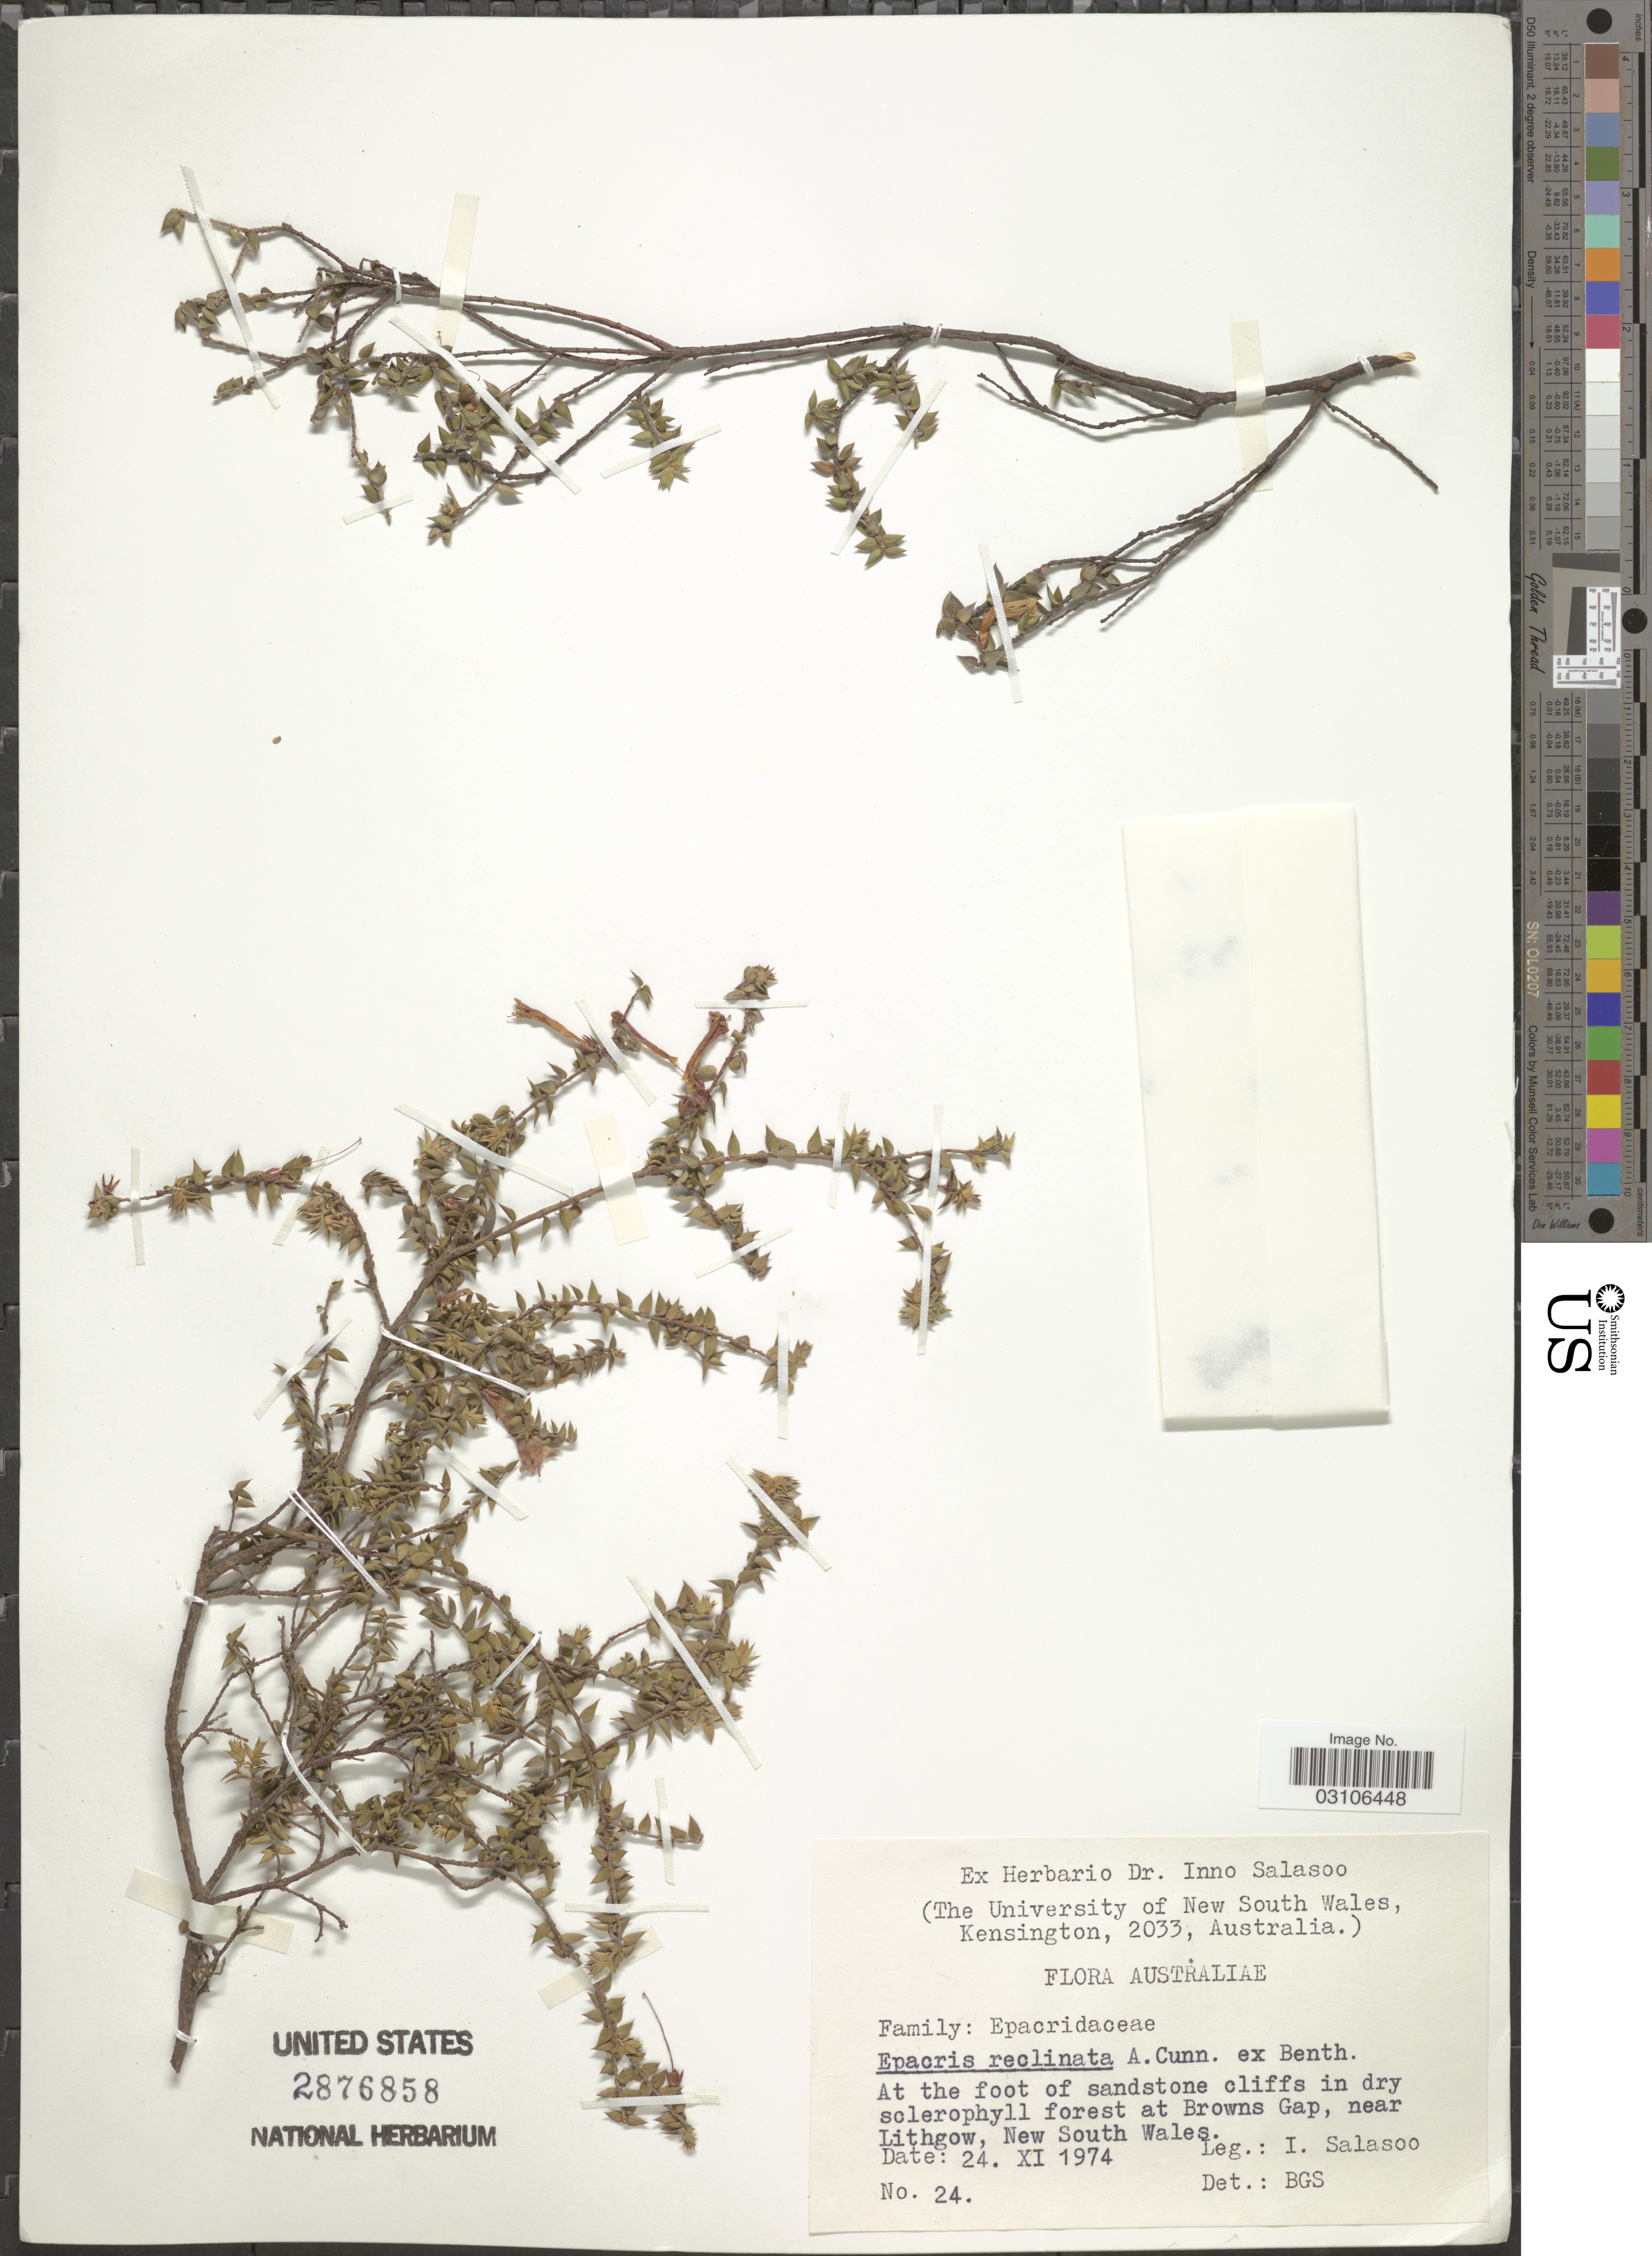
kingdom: Plantae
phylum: Tracheophyta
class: Magnoliopsida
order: Ericales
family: Ericaceae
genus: Epacris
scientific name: Epacris reclinata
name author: A. Cunn. ex Benth.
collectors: I. Salasoo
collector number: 24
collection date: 1974-11-24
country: Australia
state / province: New South Wales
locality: At Browns Gap, near Lithgow.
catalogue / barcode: US 2876858